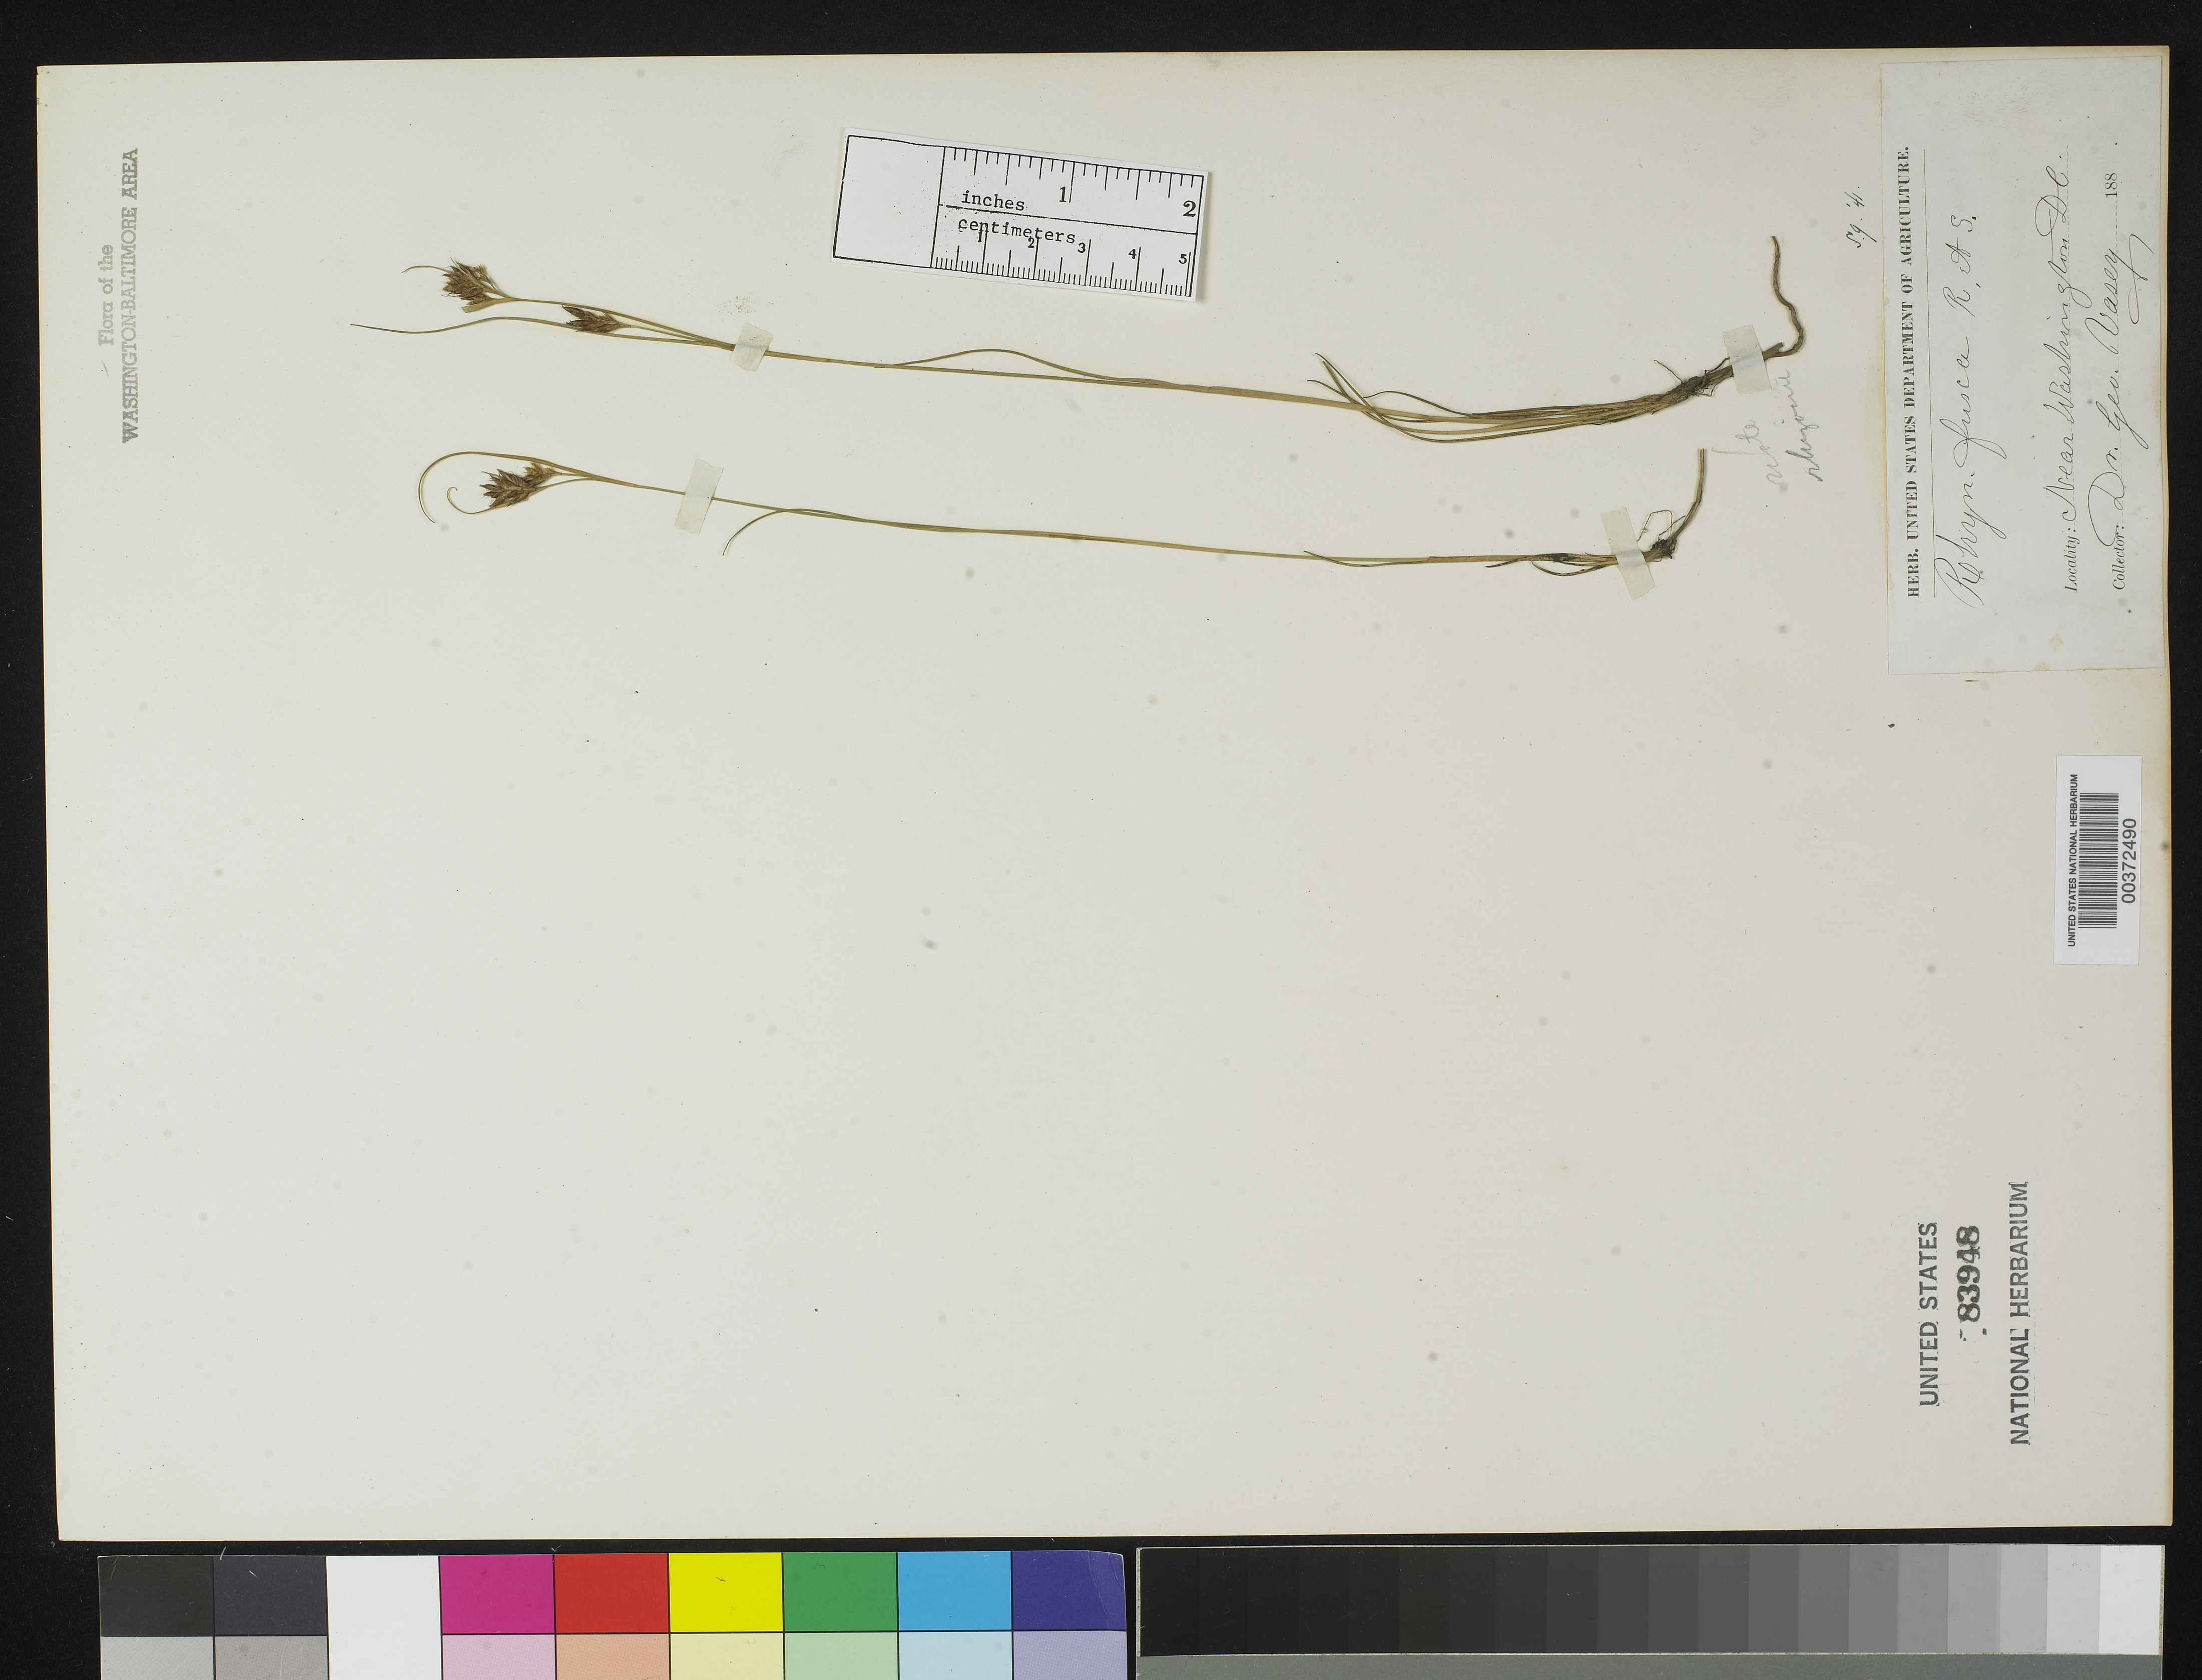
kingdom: Plantae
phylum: Tracheophyta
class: Liliopsida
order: Poales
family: Cyperaceae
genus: Rhynchospora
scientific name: Rhynchospora fusca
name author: (L.) W.T. Aiton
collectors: G. Vasey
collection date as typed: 188-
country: United States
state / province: District of Columbia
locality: Washington DC Area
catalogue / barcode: US 83948